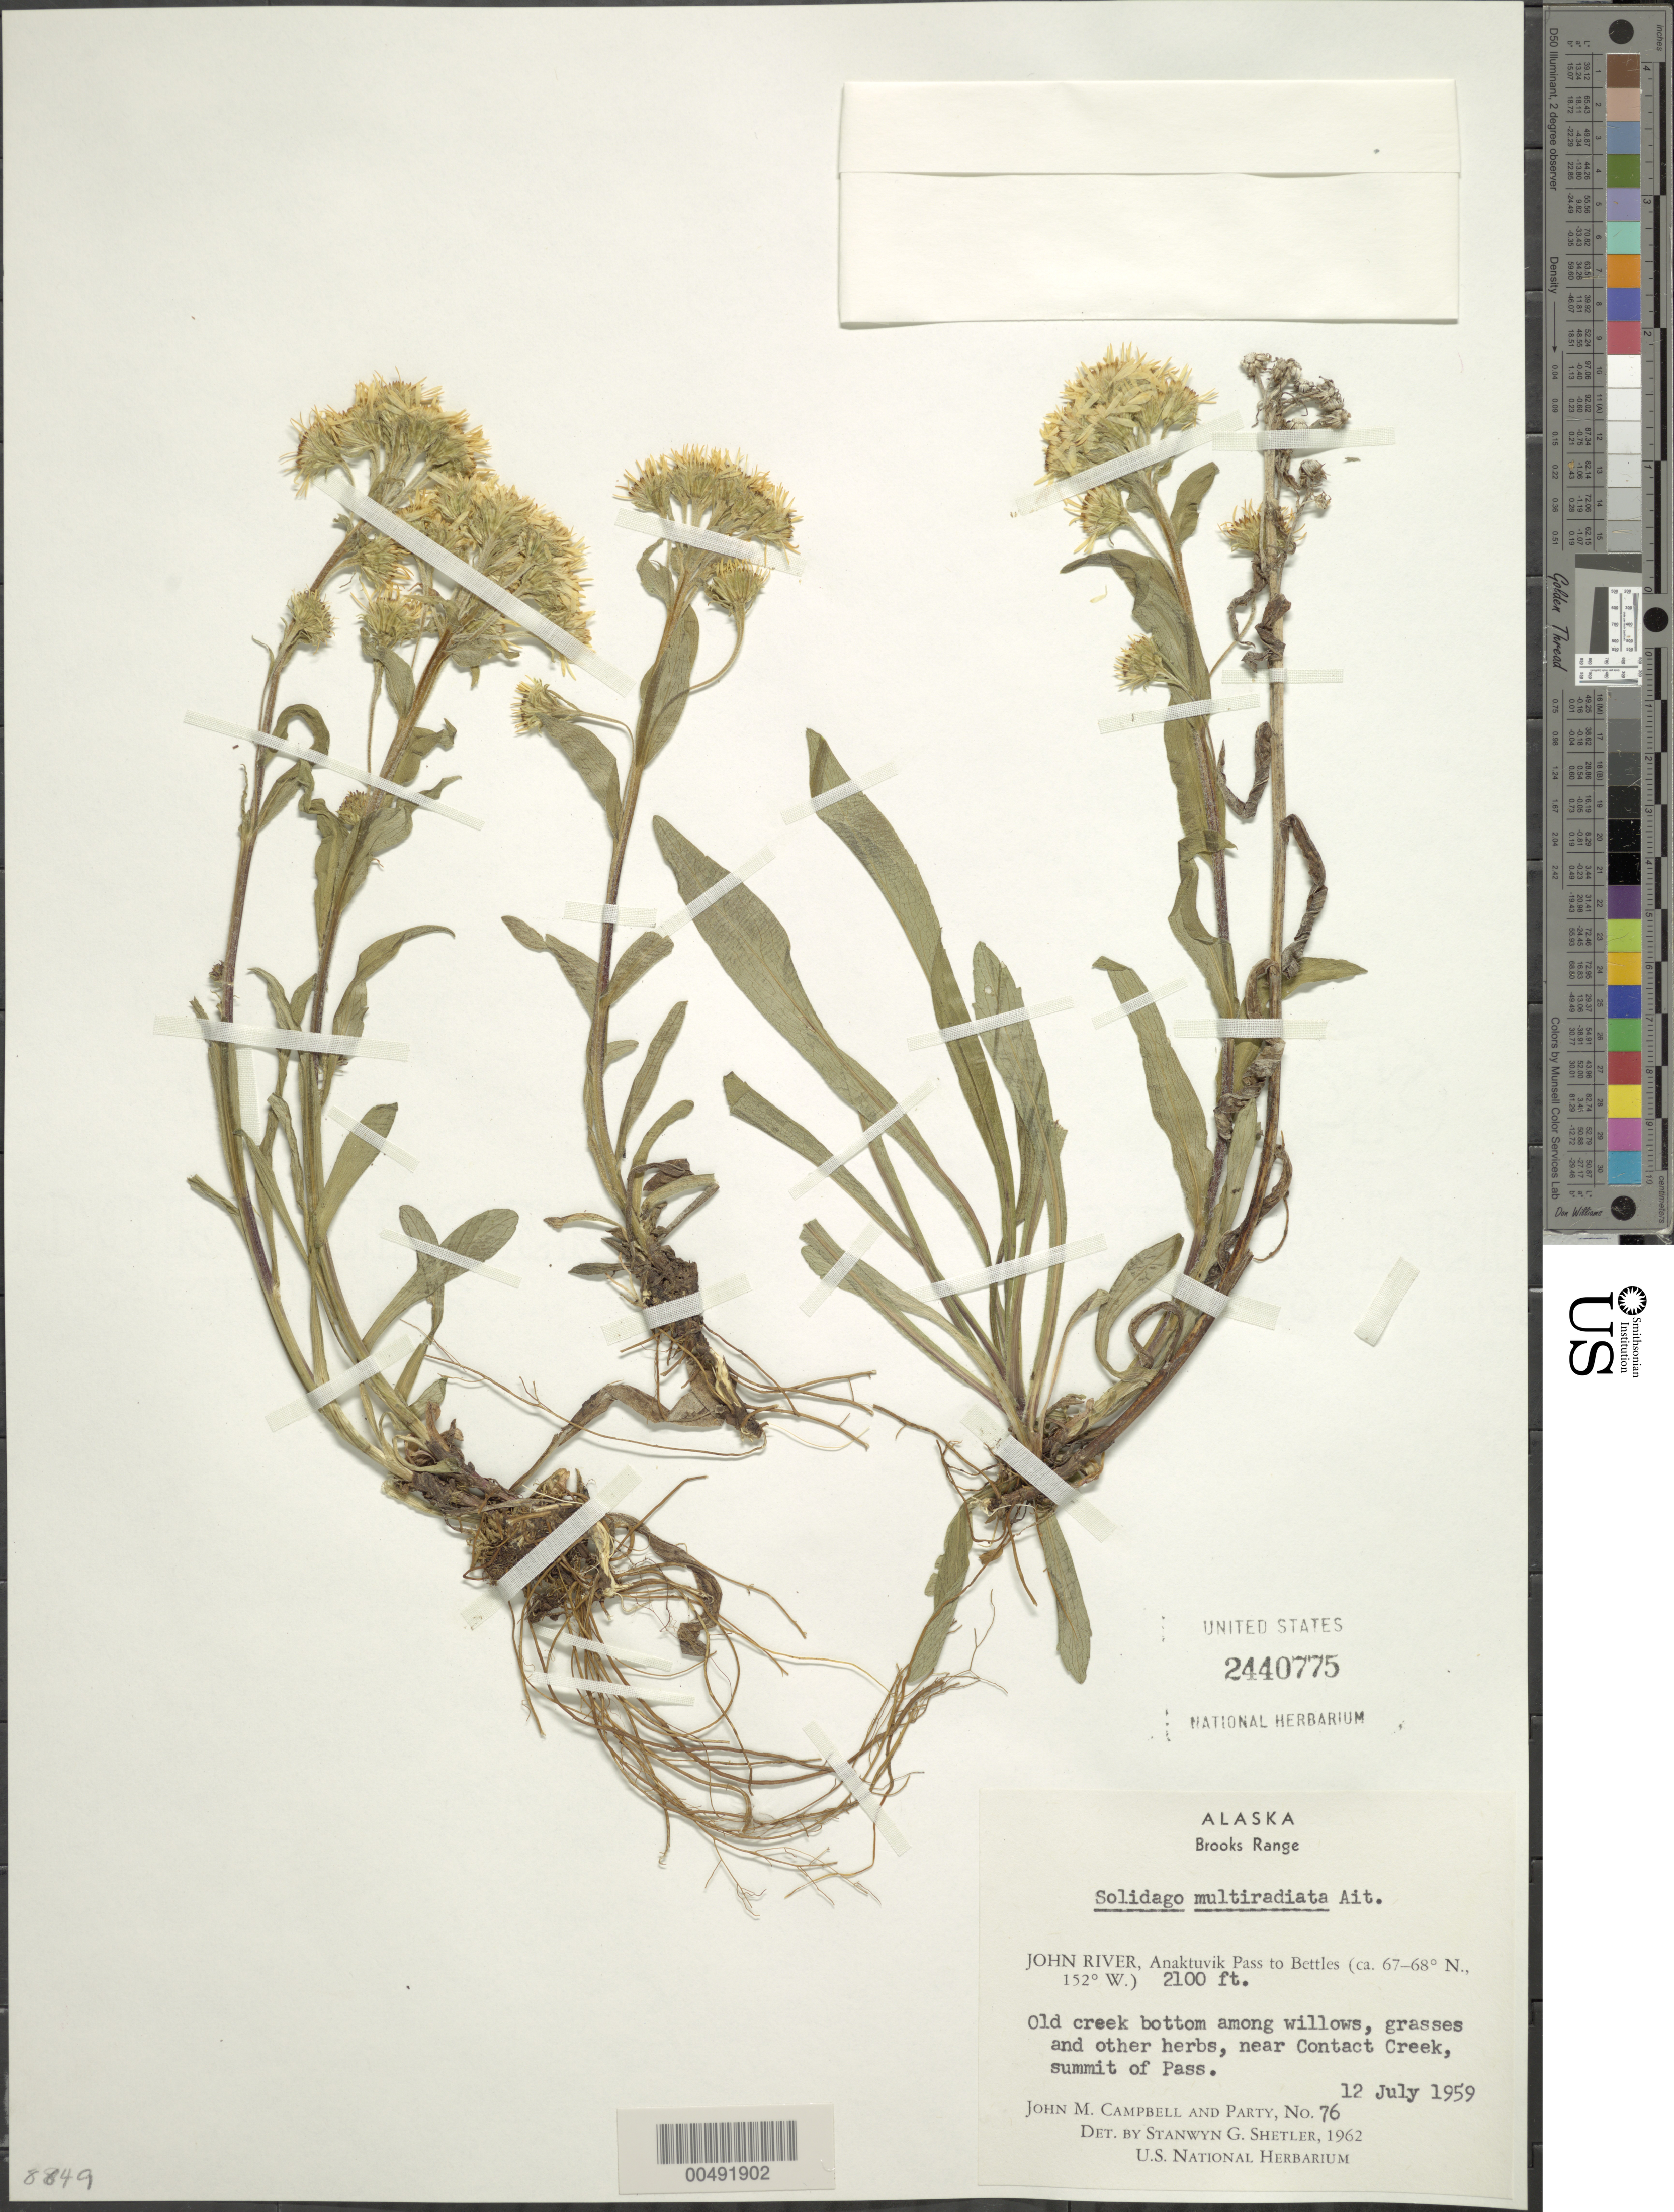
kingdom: Plantae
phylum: Tracheophyta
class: Magnoliopsida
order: Asterales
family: Asteraceae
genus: Solidago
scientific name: Solidago multiradiata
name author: Aiton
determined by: Shetler, Stanwyn G., (US), NMNH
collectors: J. M. Campbell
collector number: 76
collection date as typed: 12 Jul 1959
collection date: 1959-07-12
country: United States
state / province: Alaska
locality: Brooks Range, John River, summit of Anaktuvuk Pass, near Contact Creek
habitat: old creek bottom among willows, grasses and other herbs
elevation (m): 640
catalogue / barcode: US 2440775